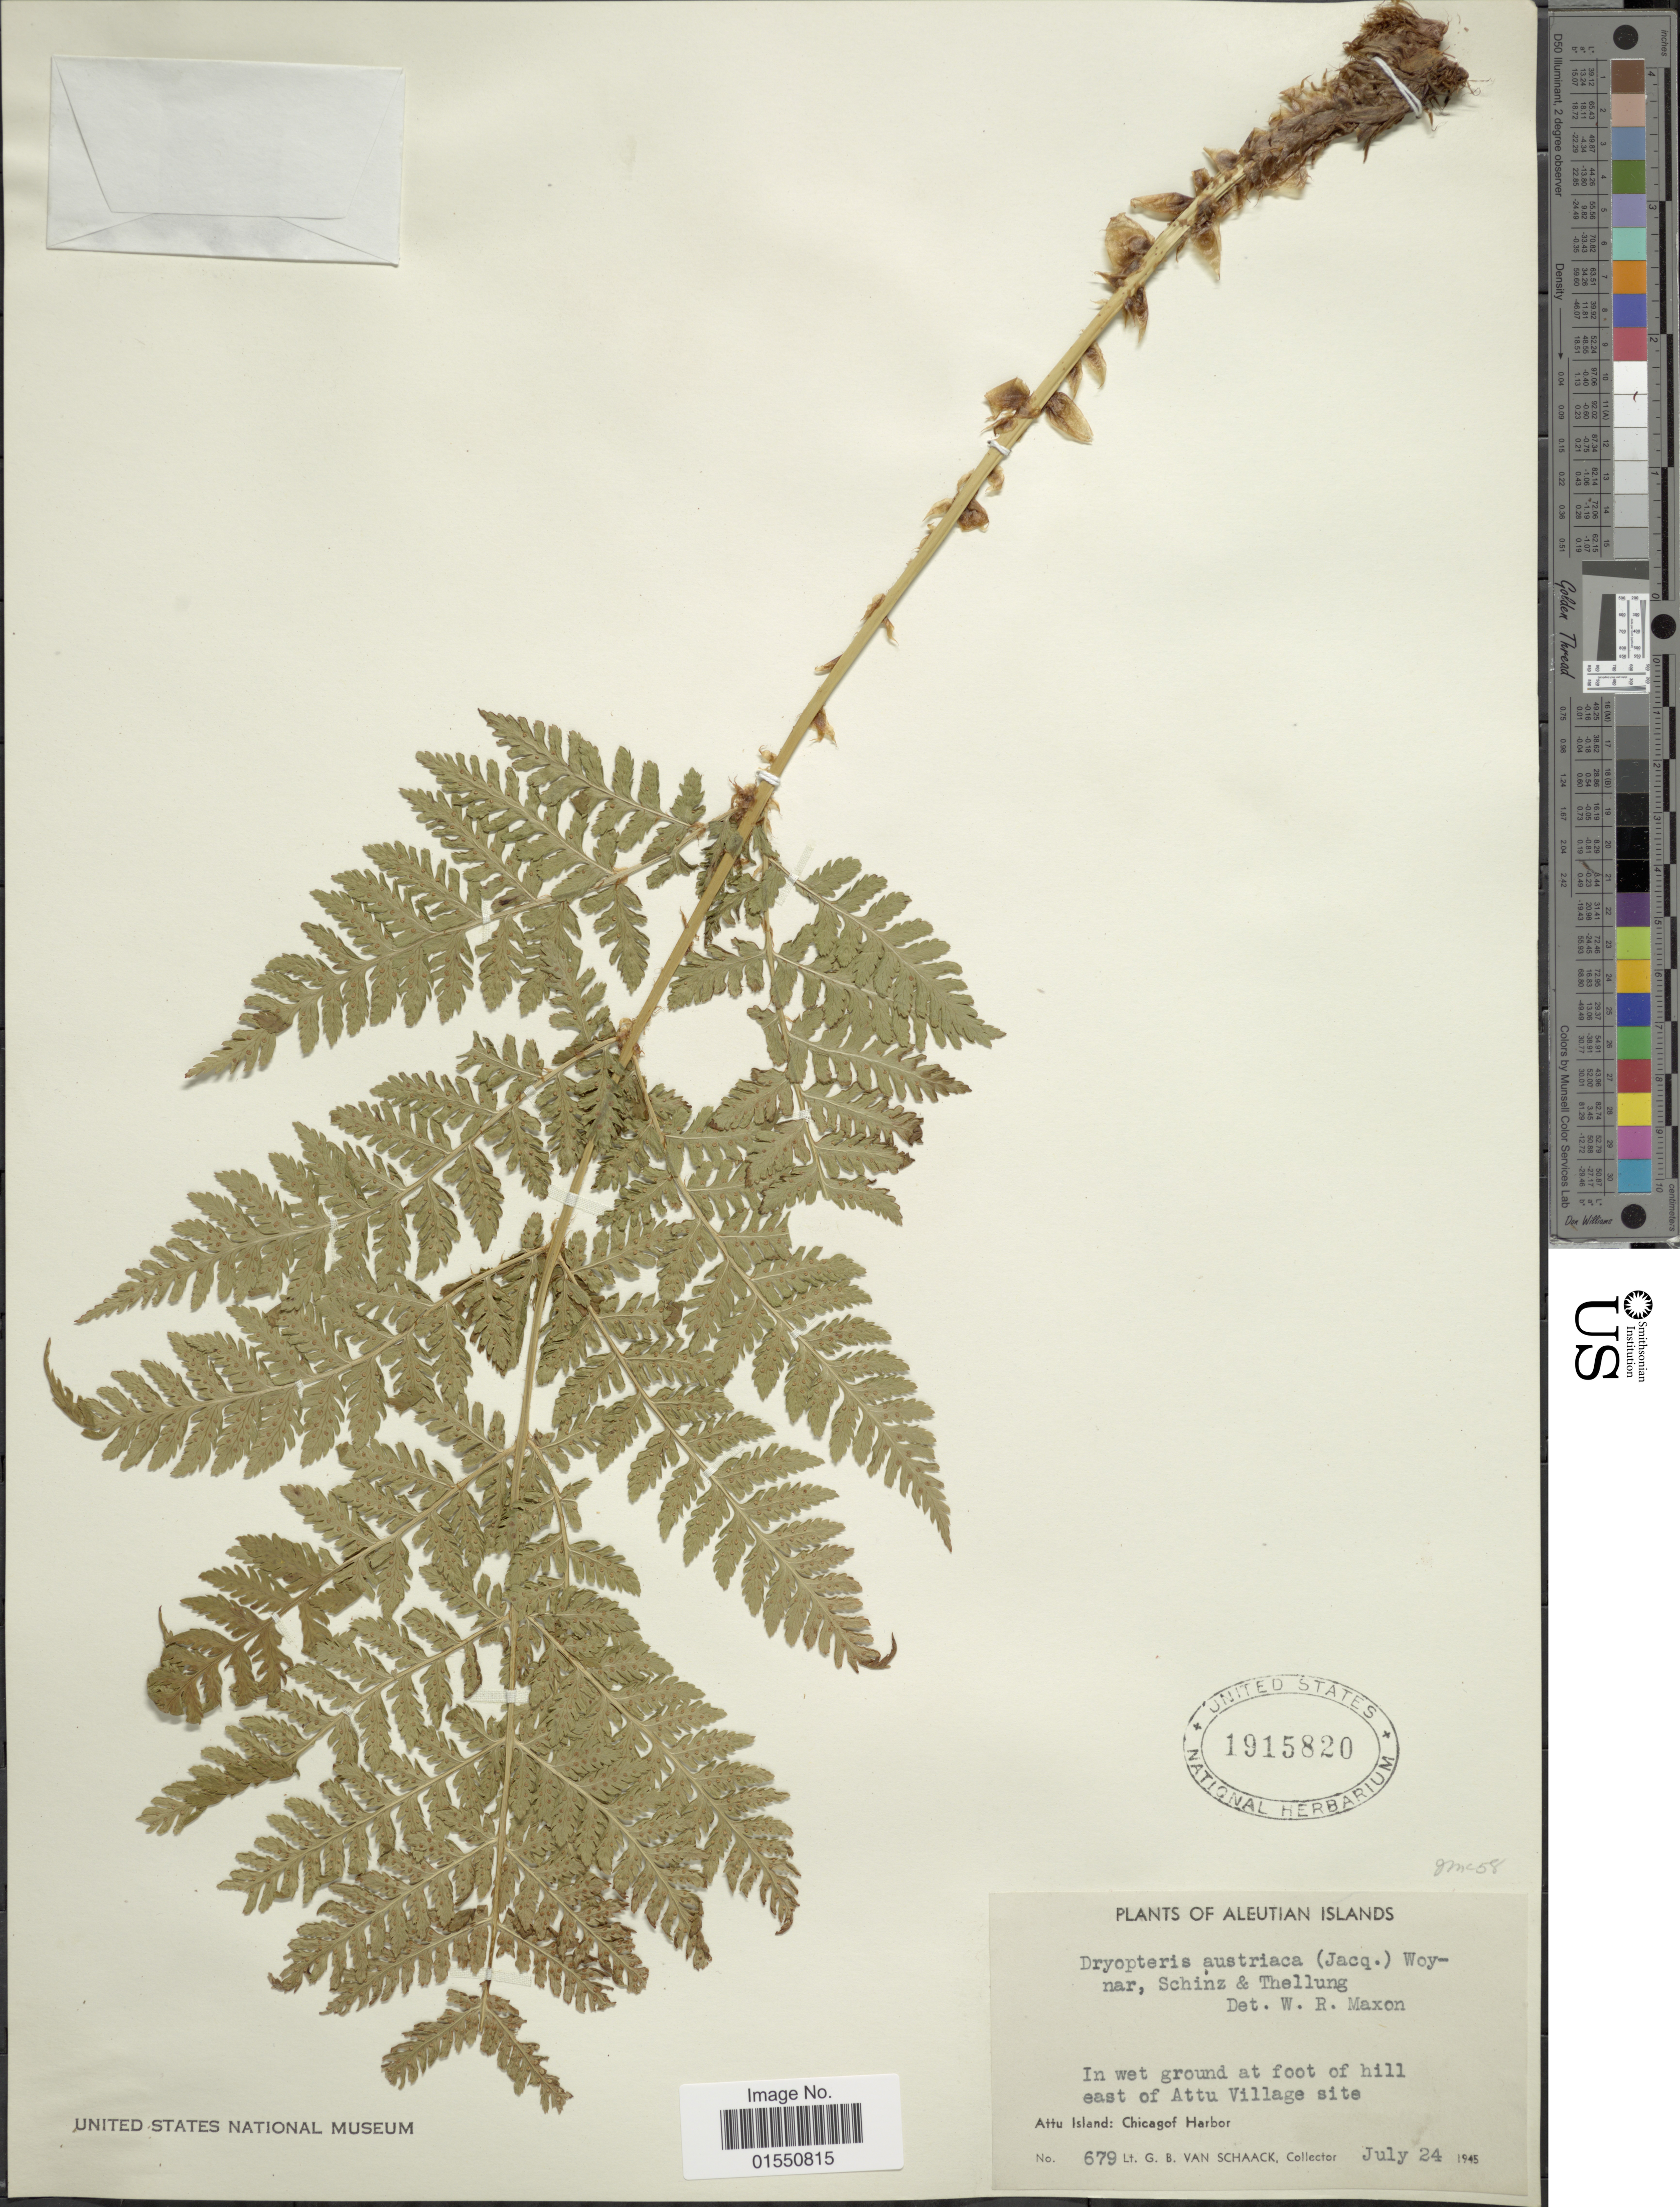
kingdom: Plantae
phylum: Tracheophyta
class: Polypodiopsida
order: Polypodiales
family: Dryopteridaceae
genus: Dryopteris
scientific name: Dryopteris expansa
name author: (C. Presl) Fraser-Jenk. & Jermy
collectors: G. Van Schaack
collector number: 679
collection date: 1945-07-27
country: United States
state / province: Alaska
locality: Aleutian Islands. In wet ground at foot of hill east of Attu Village site. Attu Island: Chicagof Harbor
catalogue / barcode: US 1915820